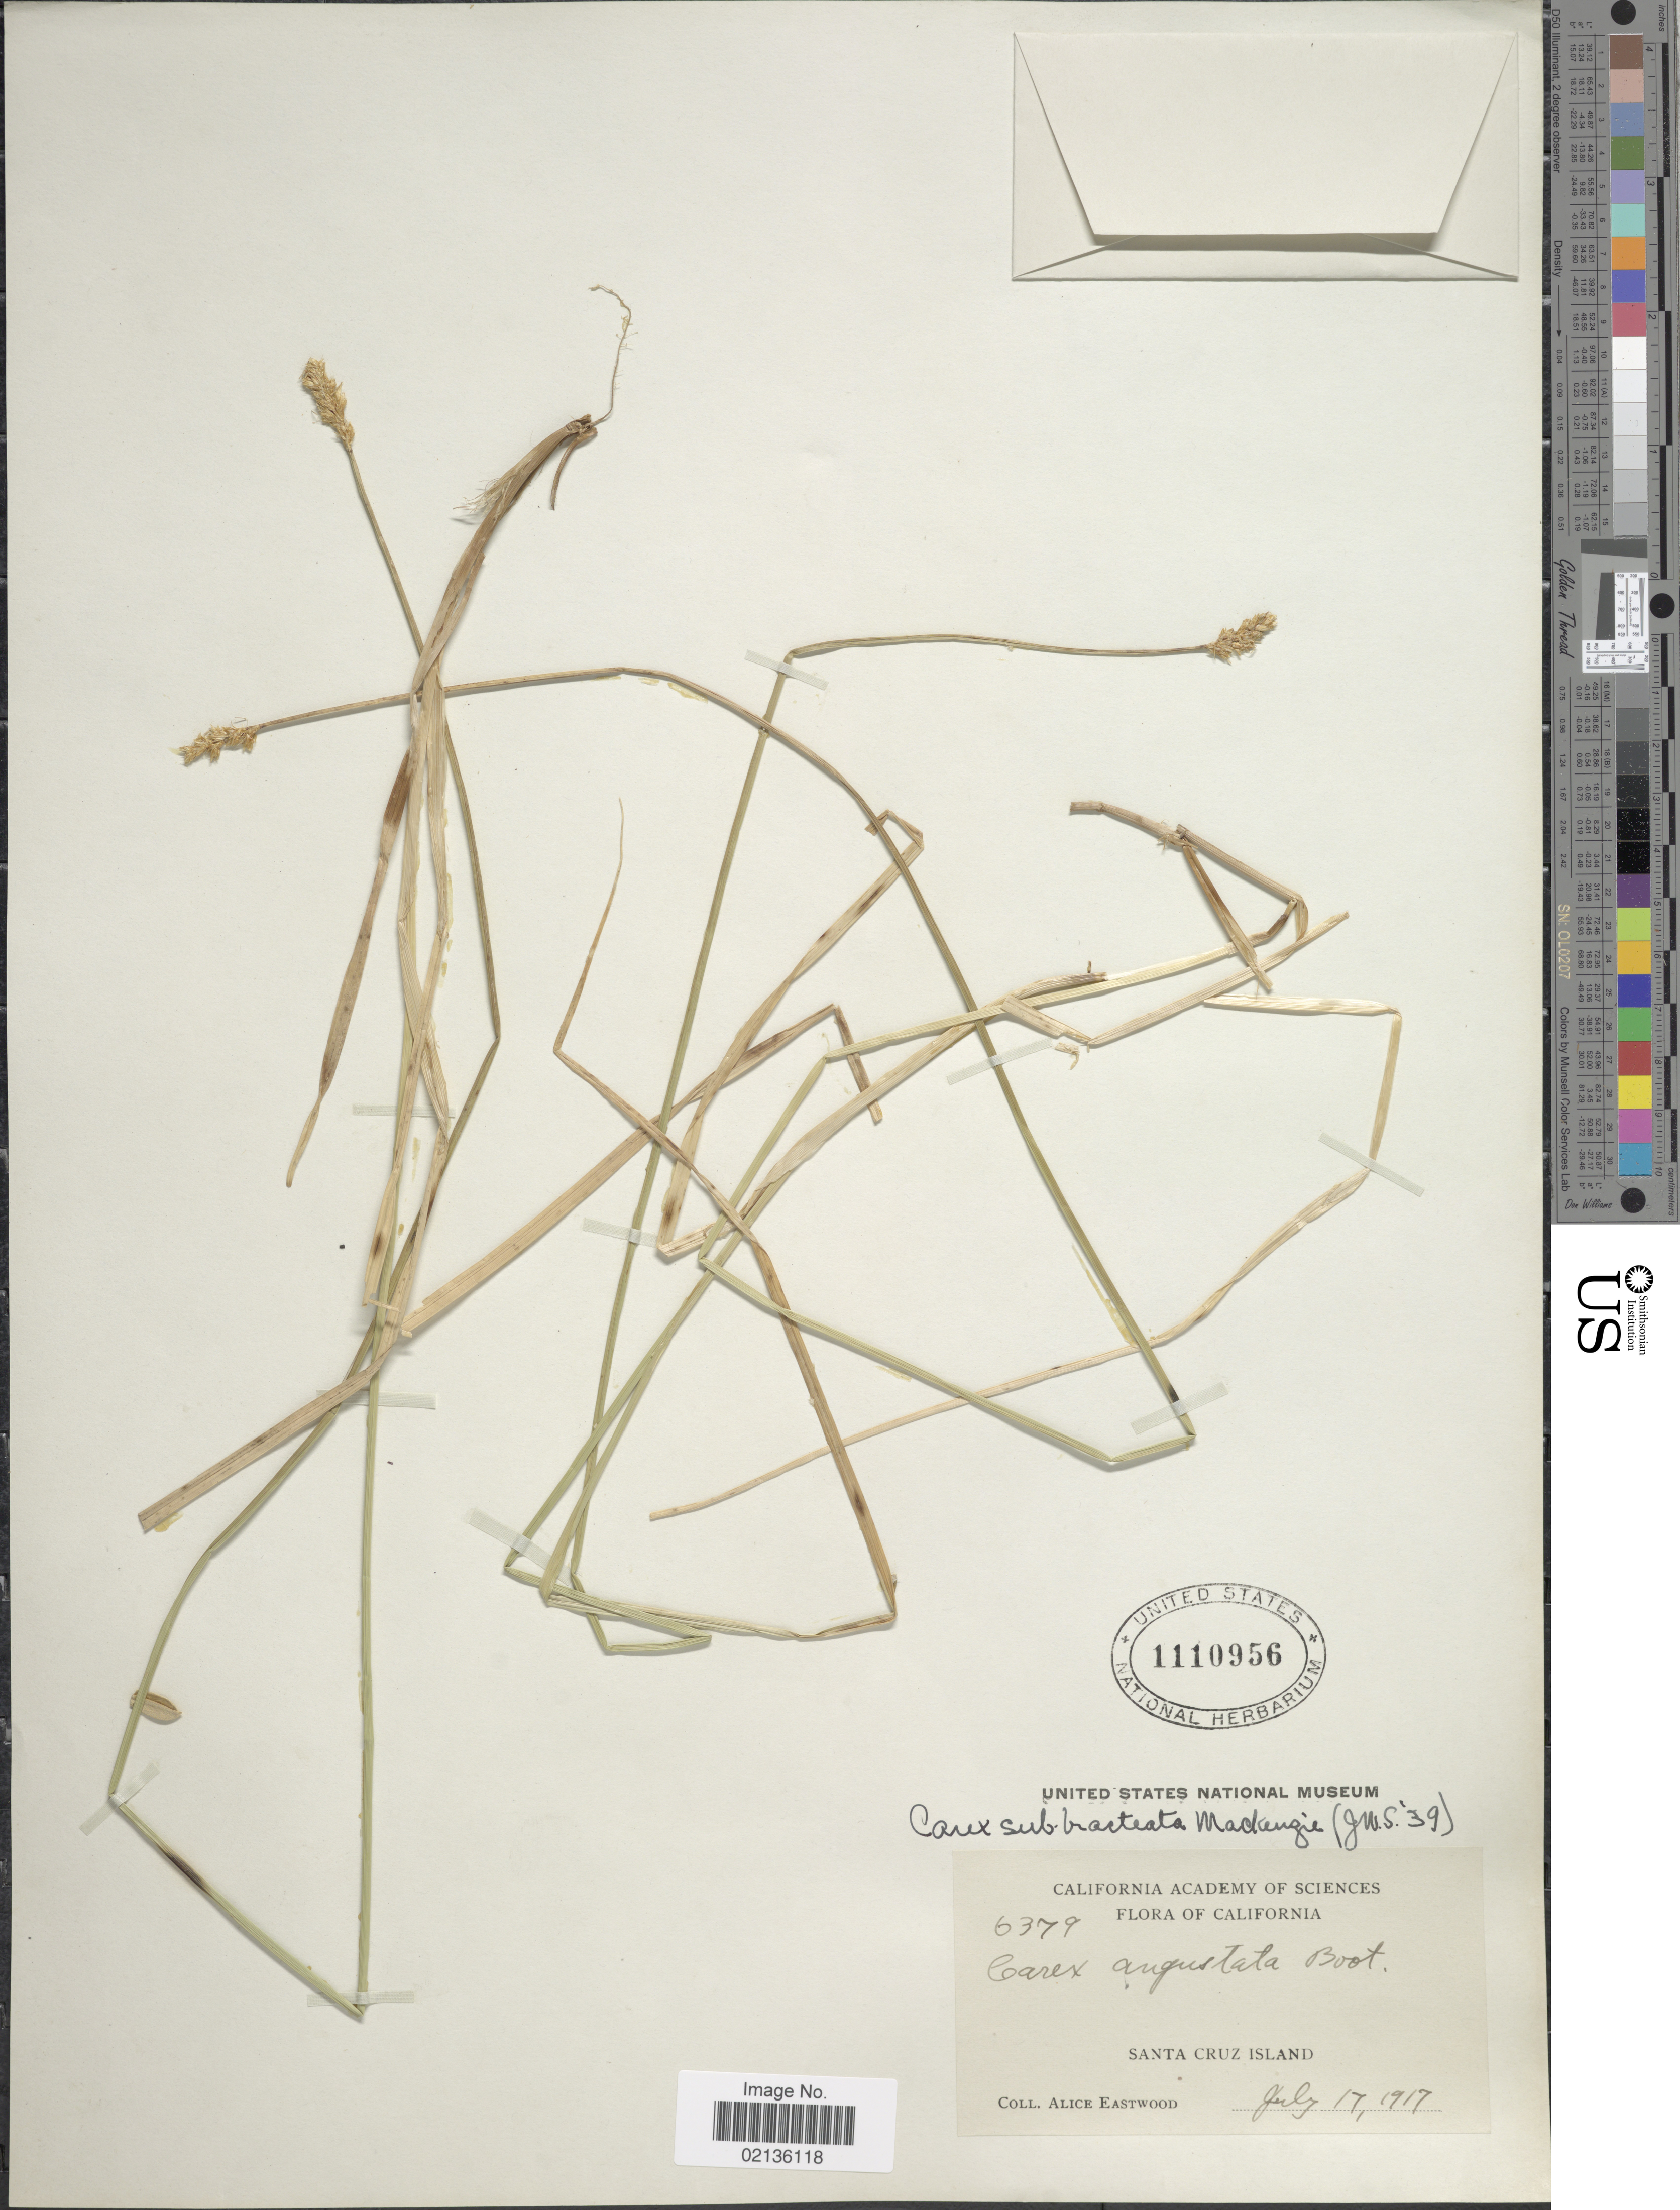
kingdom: Plantae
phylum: Tracheophyta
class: Liliopsida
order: Poales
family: Cyperaceae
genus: Carex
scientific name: Carex subbracteata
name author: Mack.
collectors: A. Eastwood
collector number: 6379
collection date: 1917-07-17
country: United States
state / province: California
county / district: Santa Barbara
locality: Santa Cruz Island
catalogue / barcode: US 1110956